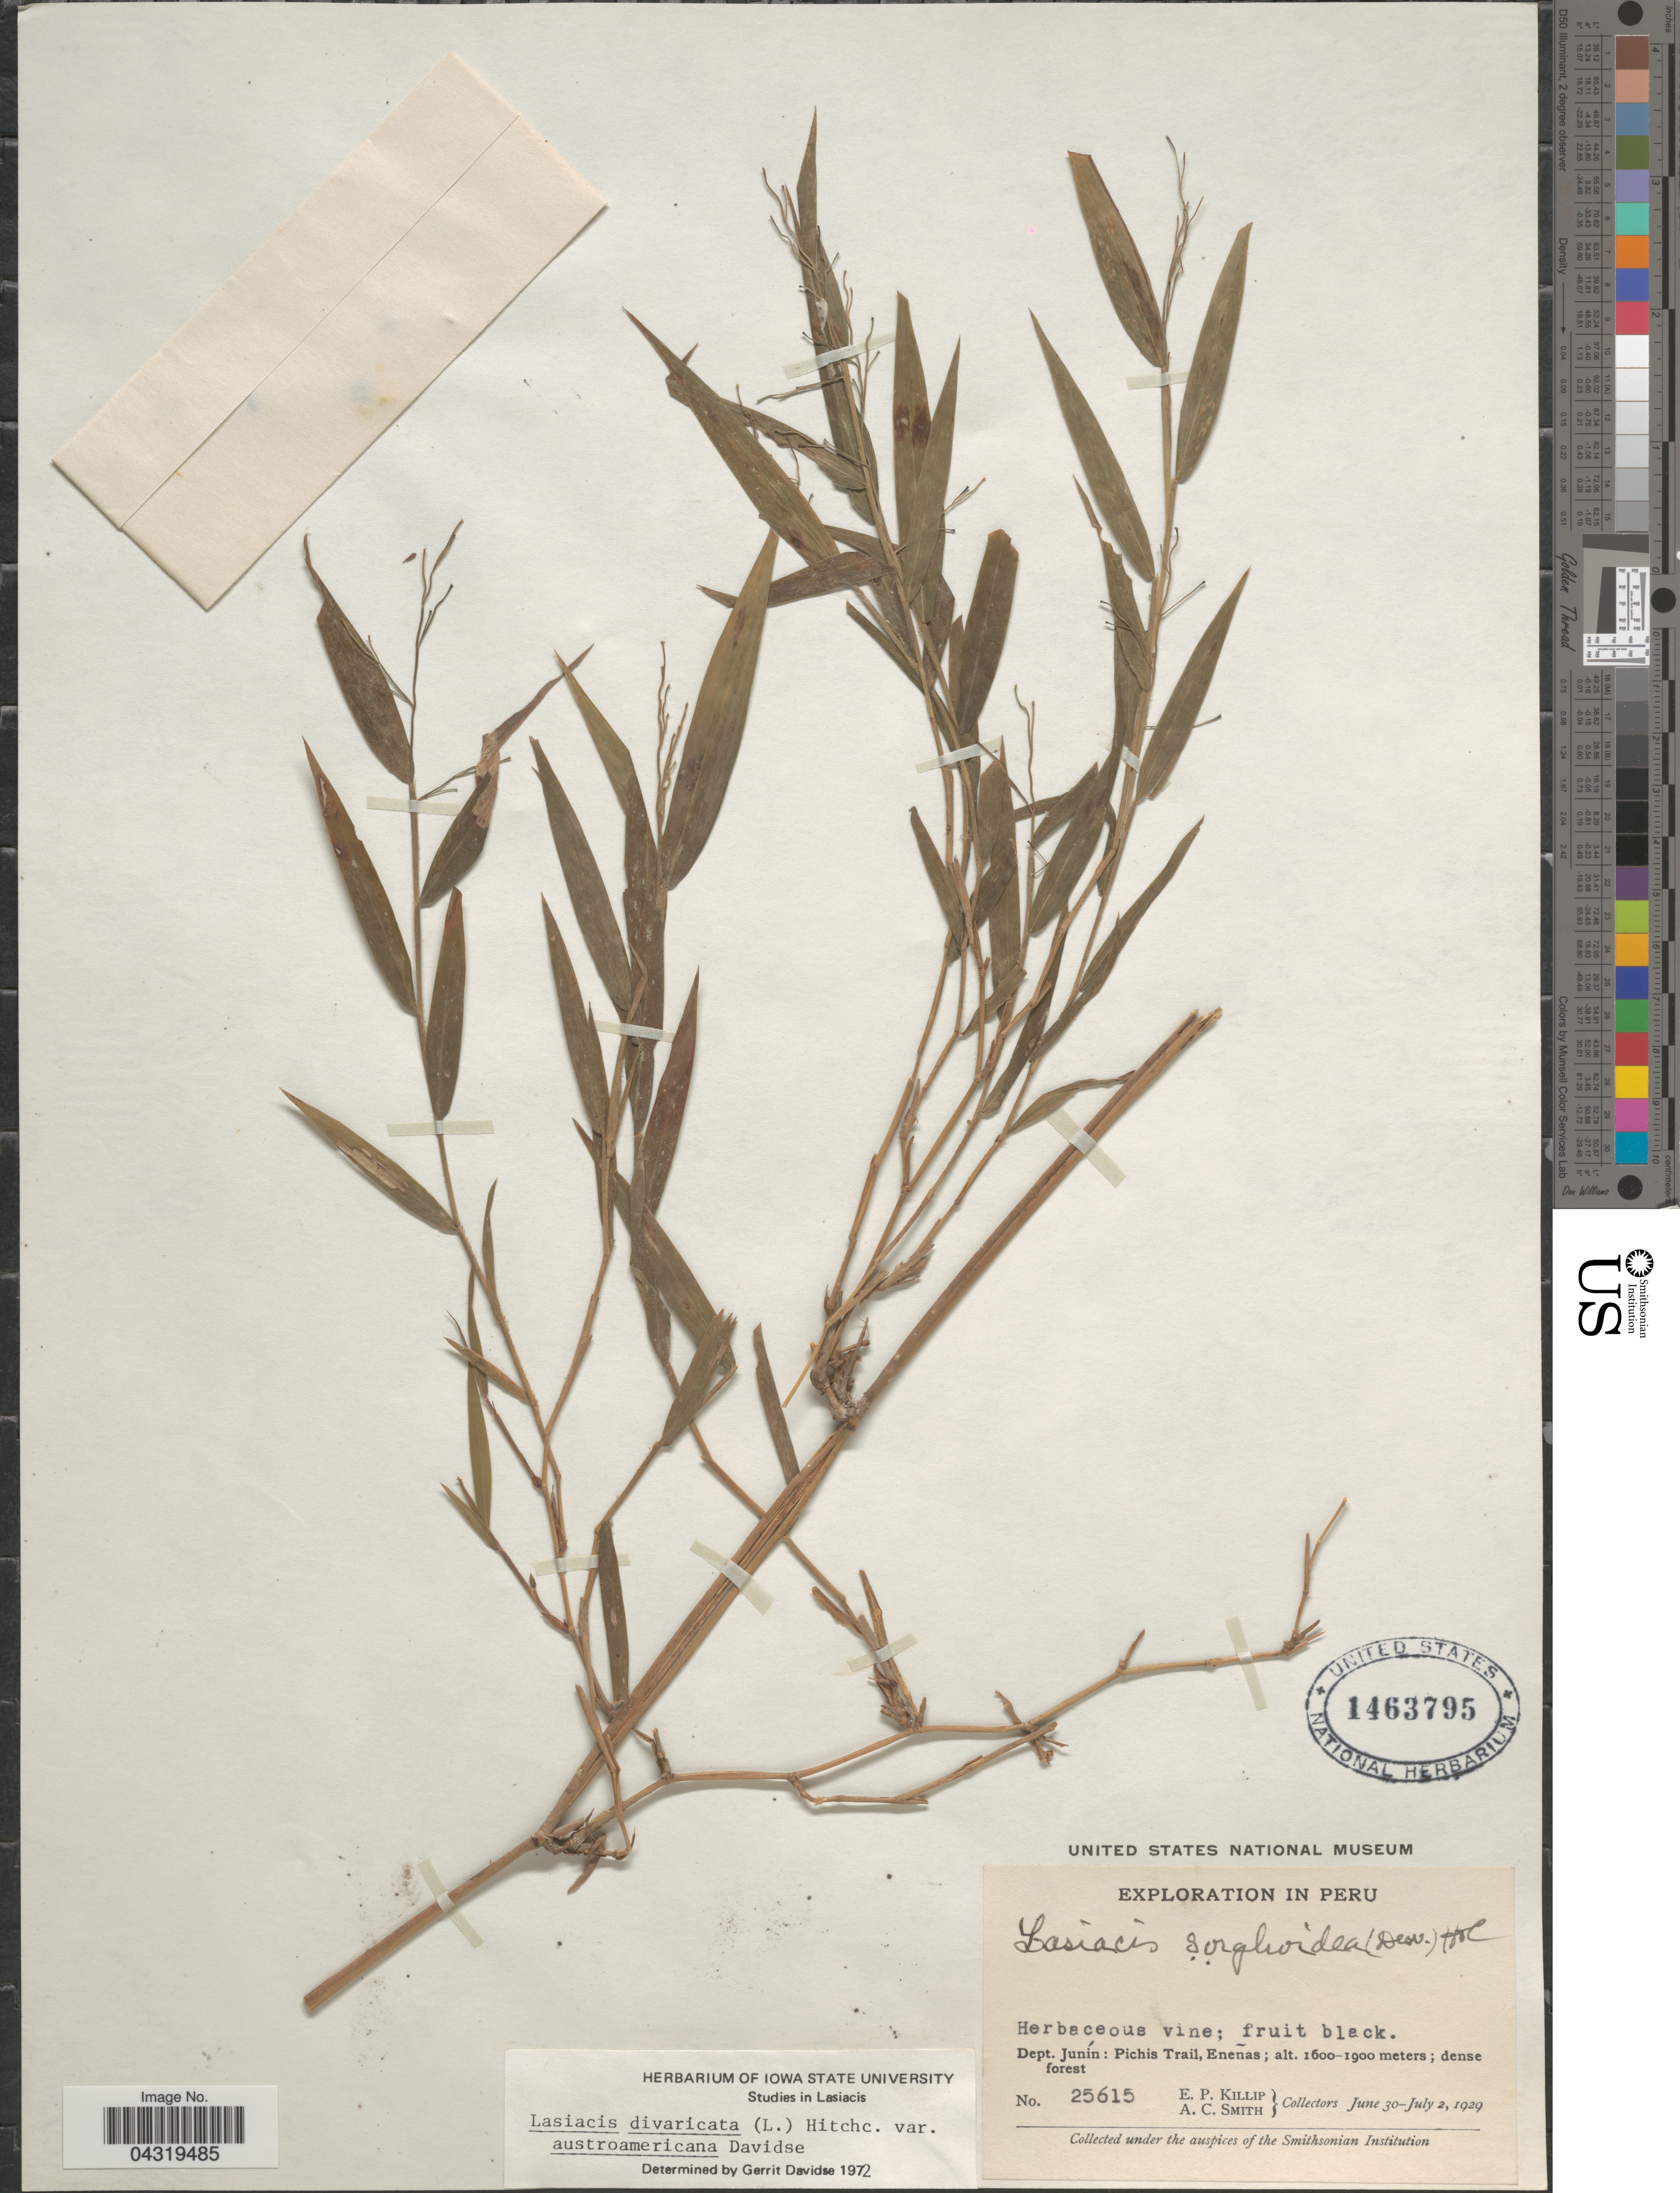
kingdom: Plantae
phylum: Tracheophyta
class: Liliopsida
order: Poales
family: Poaceae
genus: Lasiacis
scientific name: Lasiacis divaricata var. austroamericana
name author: Davidse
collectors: E. P. Killip & A. C. Smith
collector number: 25615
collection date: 1929-06-30/1929-07-02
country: Peru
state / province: Junín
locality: Exploration in Peru. Dept. Junín: Pichis Trail, Eneñas.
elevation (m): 1600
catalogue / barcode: US 1463795